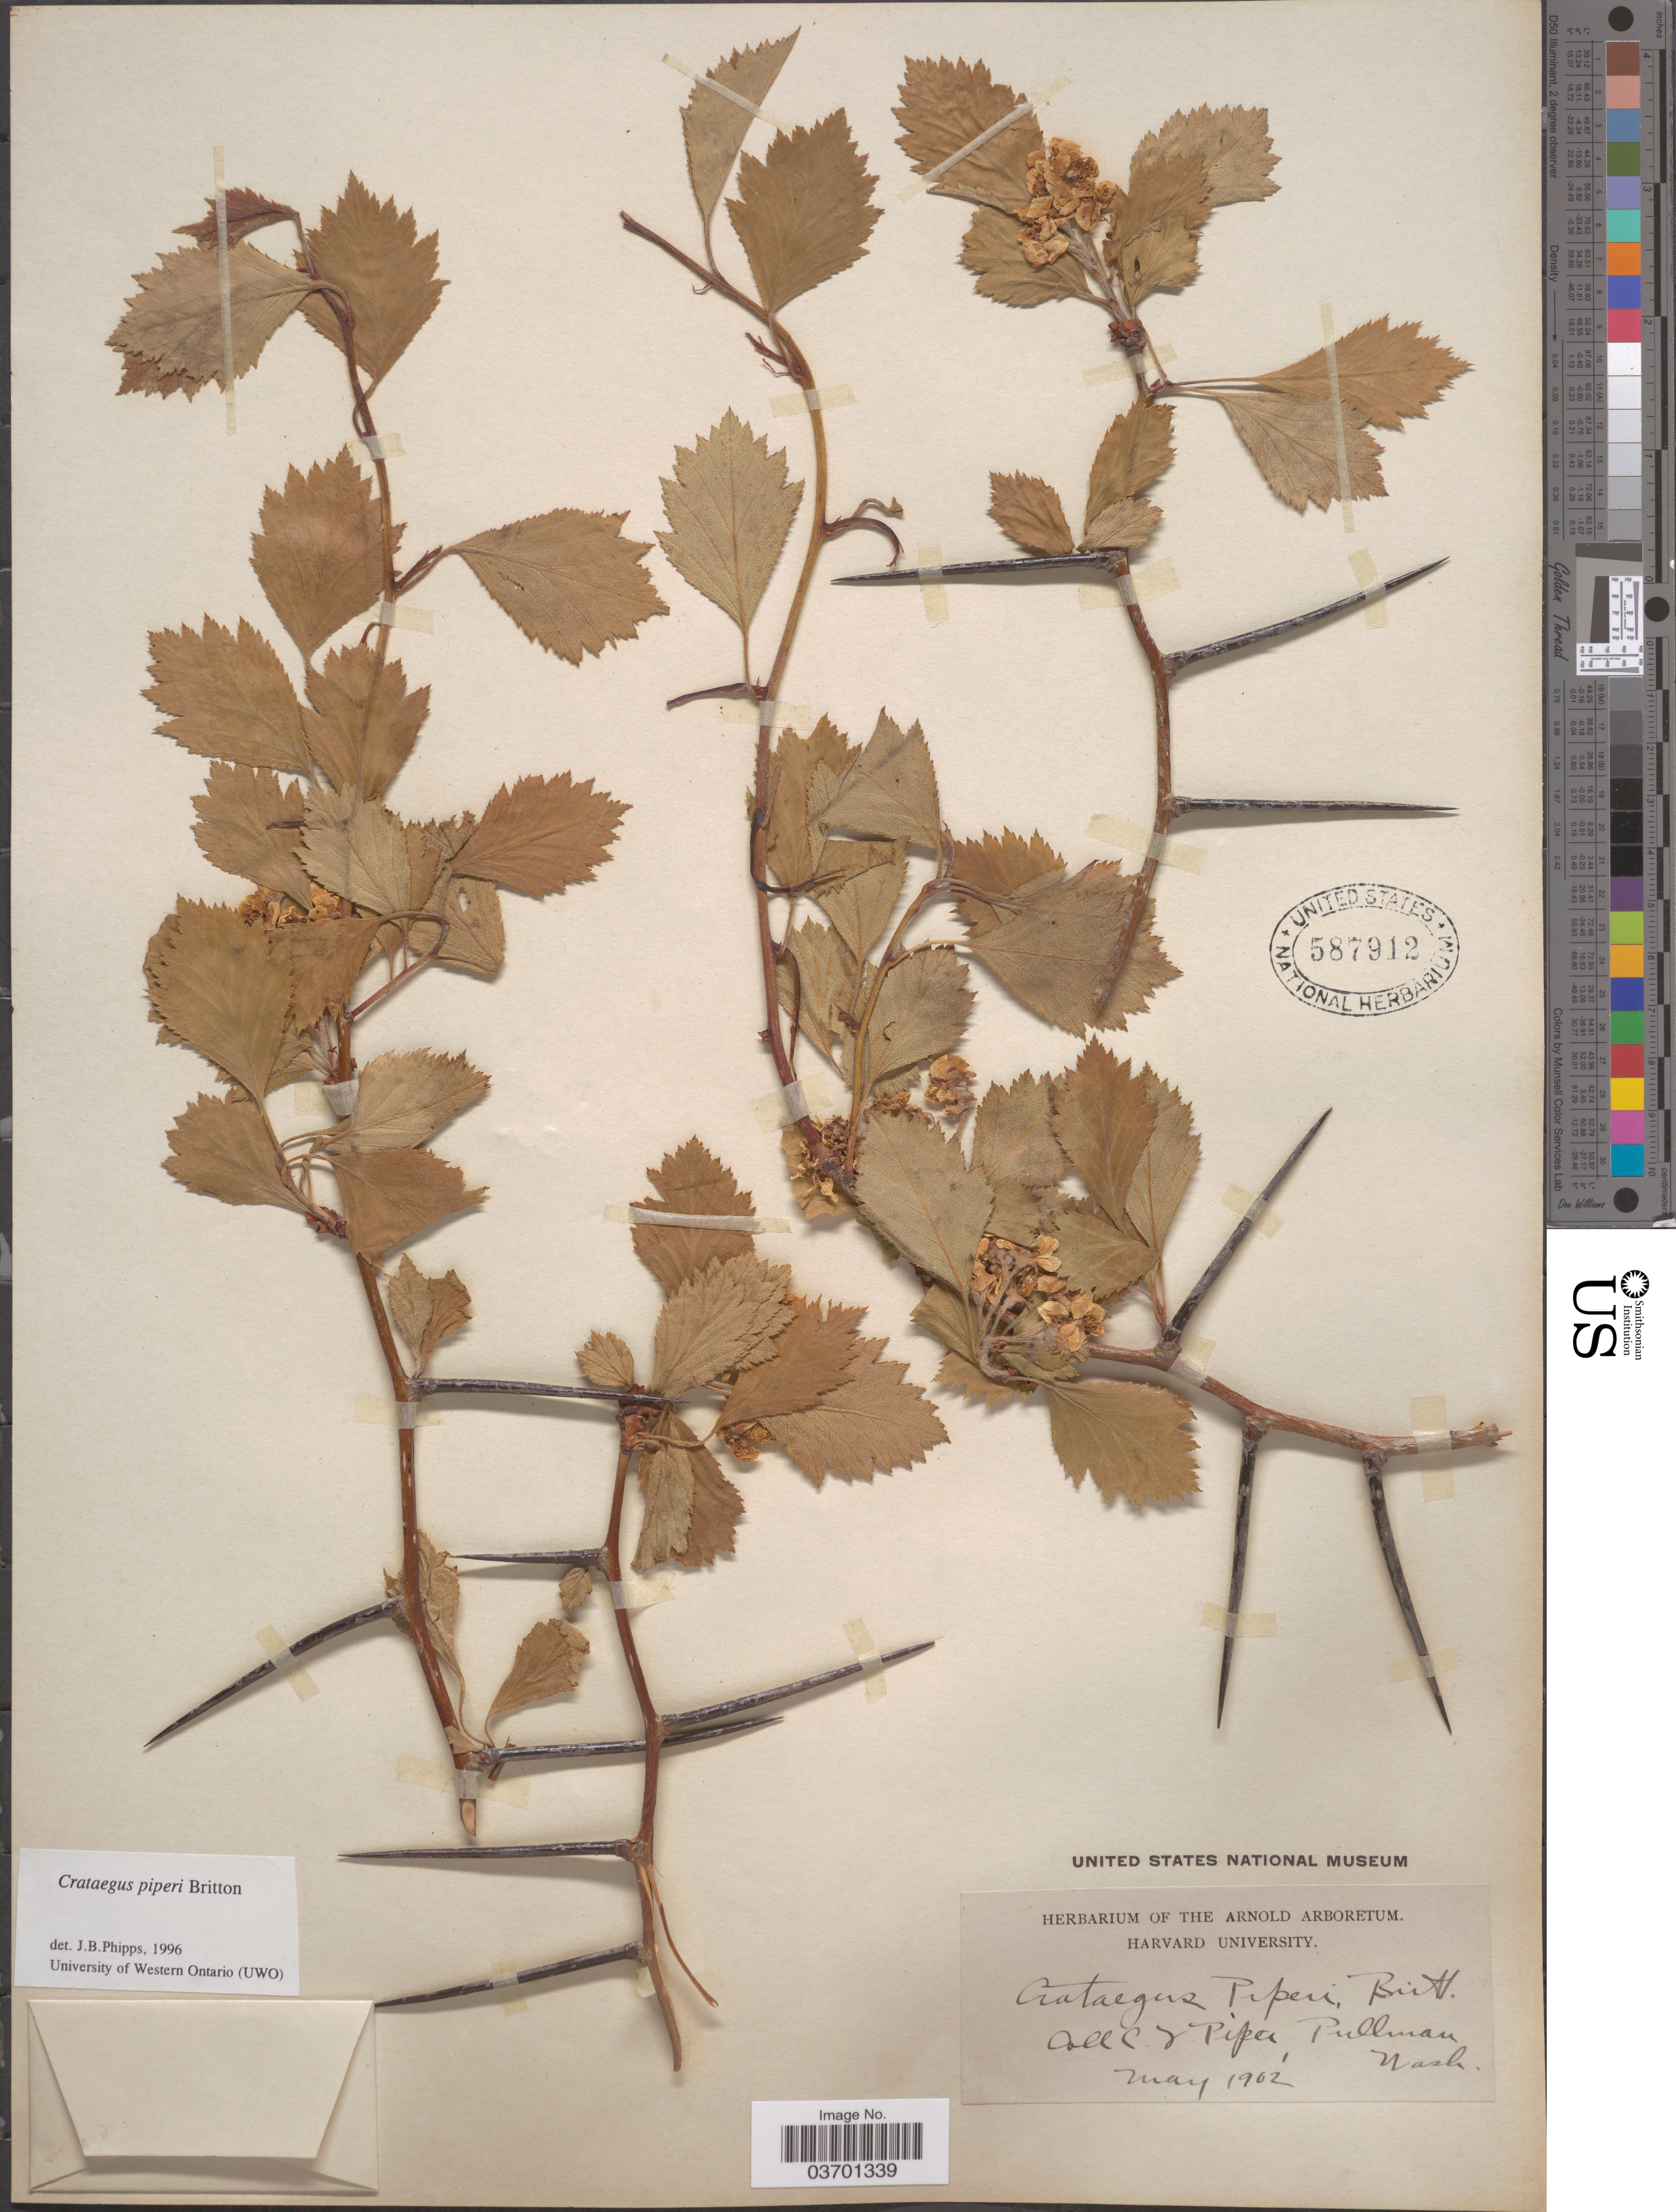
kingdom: Plantae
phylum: Tracheophyta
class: Magnoliopsida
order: Rosales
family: Rosaceae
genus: Crataegus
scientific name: Crataegus piperi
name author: Britton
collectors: C. V. Piper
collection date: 1902-05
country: United States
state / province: Washington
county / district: Whitman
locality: Pullman.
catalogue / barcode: US 587912